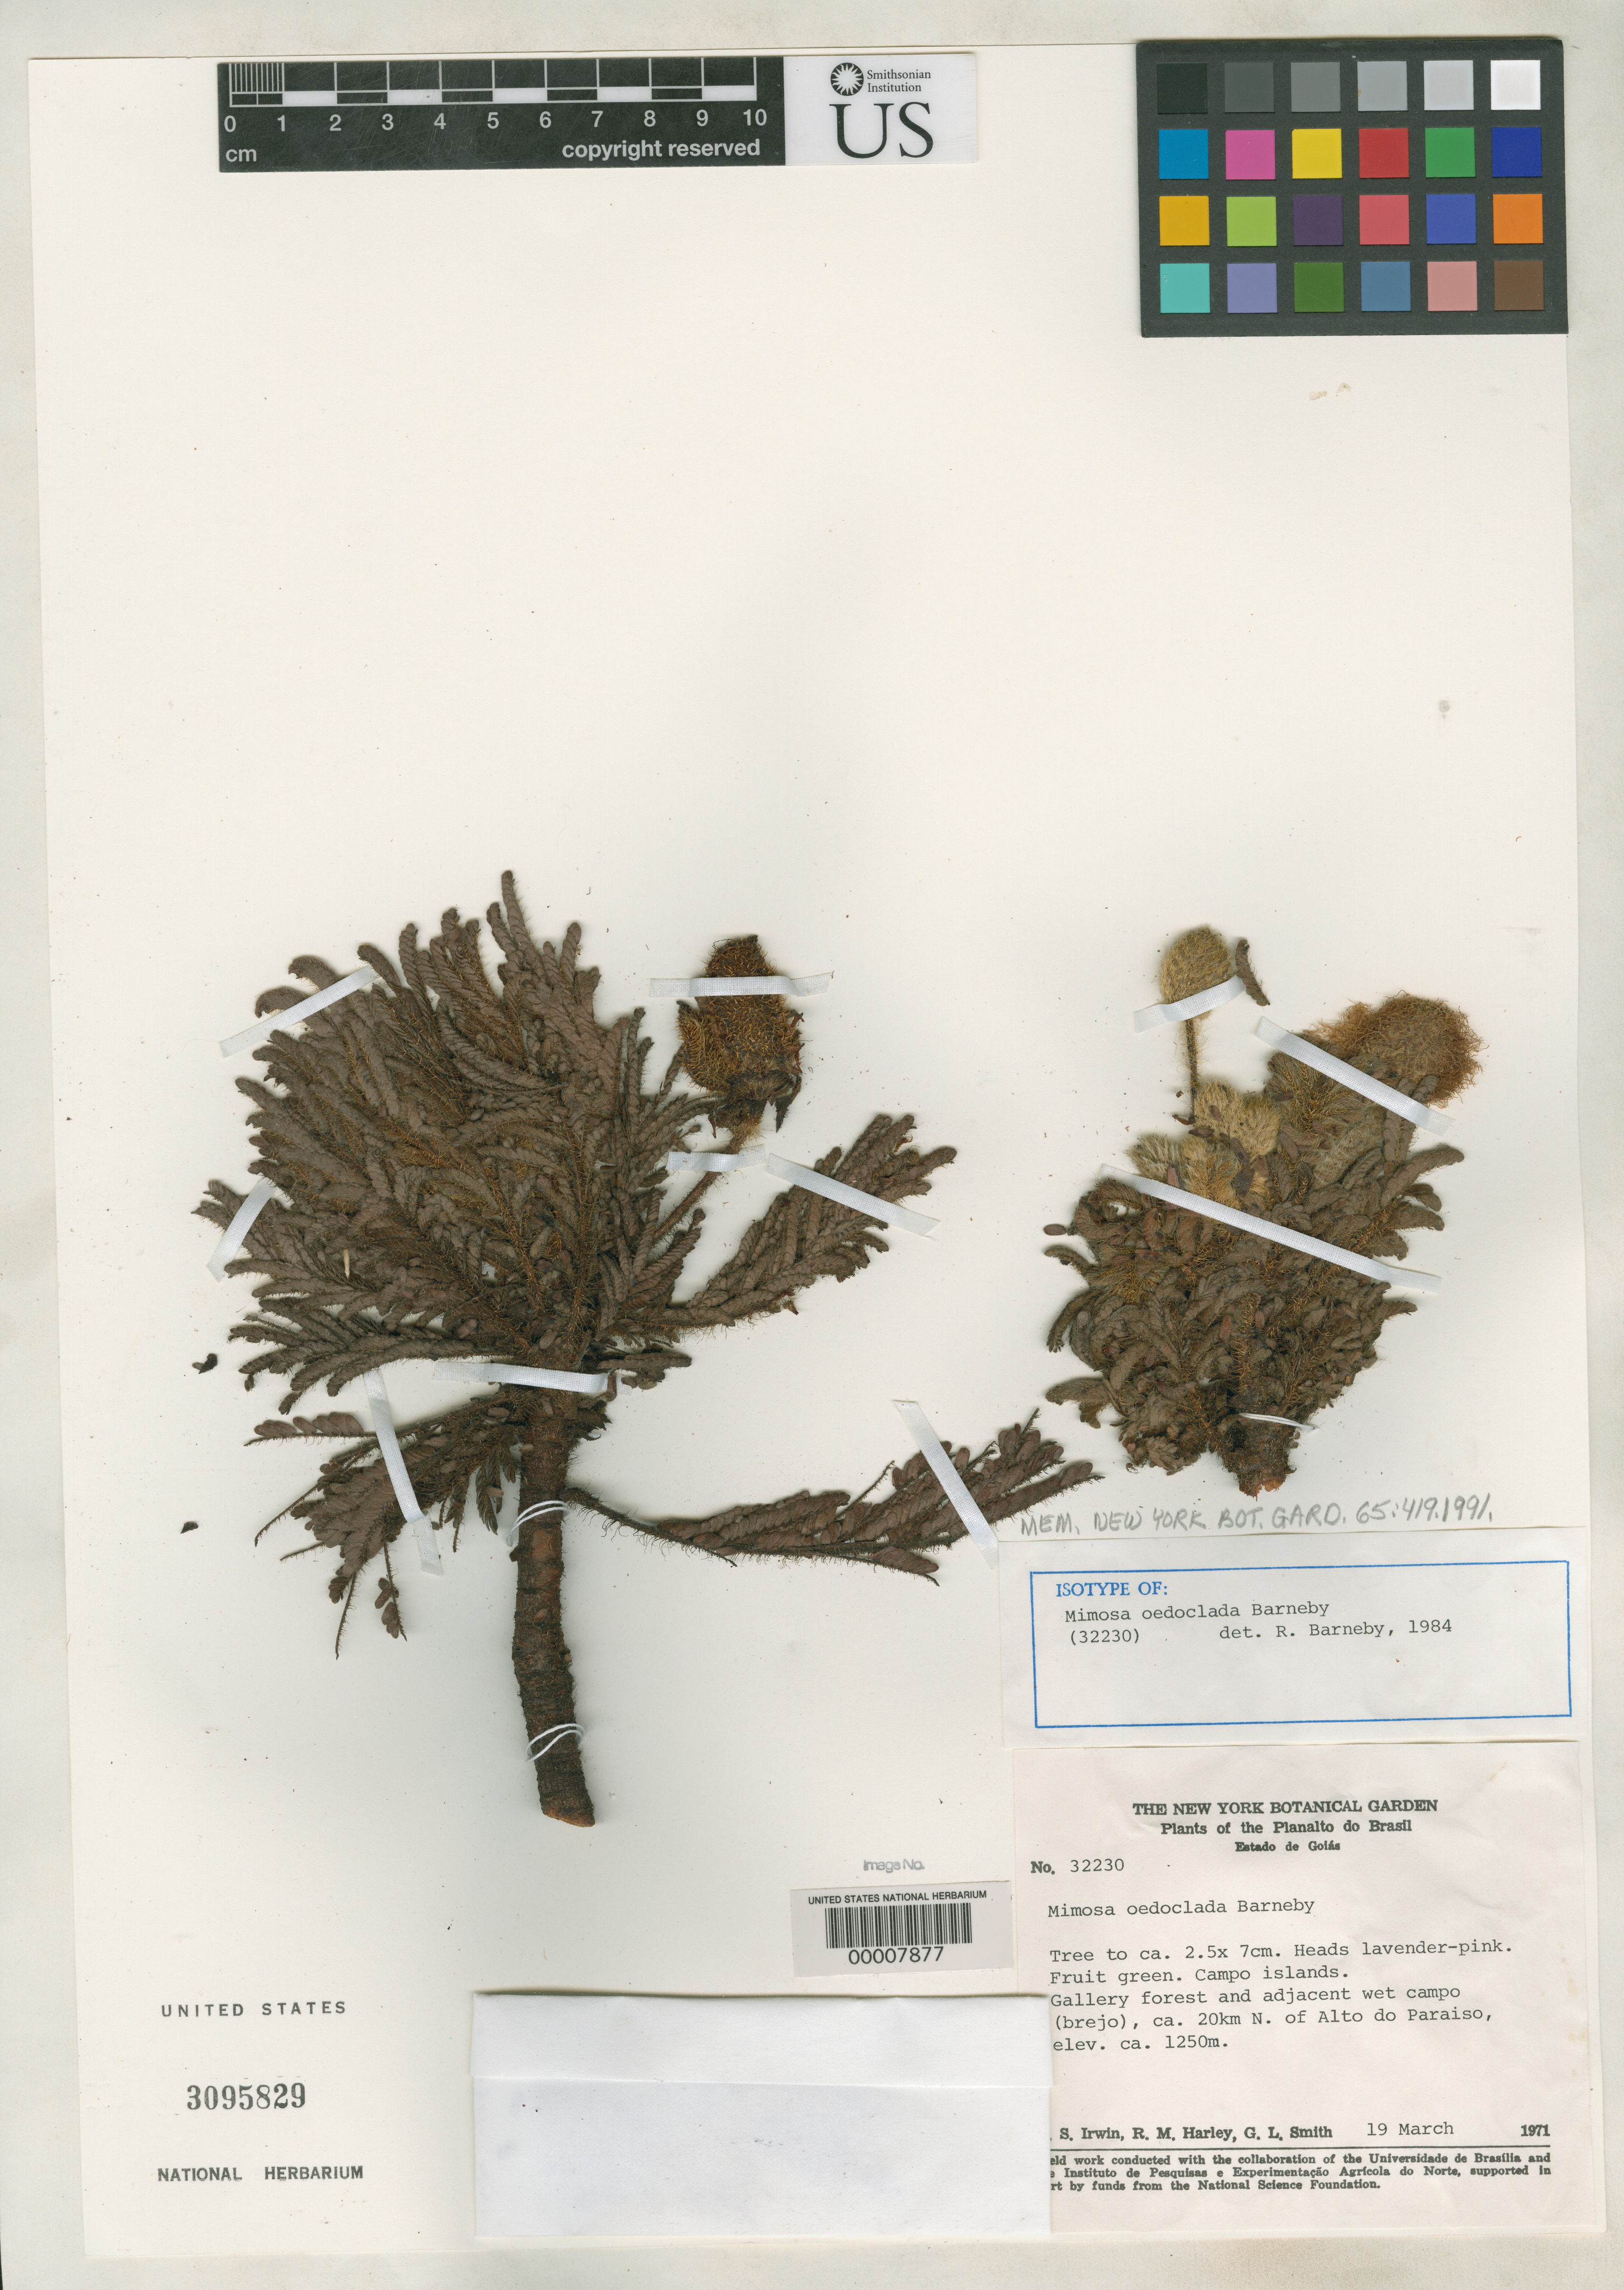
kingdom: Plantae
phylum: Tracheophyta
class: Magnoliopsida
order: Fabales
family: Fabaceae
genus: Mimosa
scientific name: Mimosa oedoclada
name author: Barneby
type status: Isotype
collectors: H. Irwin, R. M. Harley & G. L. Smith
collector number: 32230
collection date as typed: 19 Mar 1971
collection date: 1971-03-19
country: Brazil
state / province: Goiás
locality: Chapada dos Veadeiros, ca. 20 km N of Alto do Paraiso.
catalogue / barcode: US 3095829